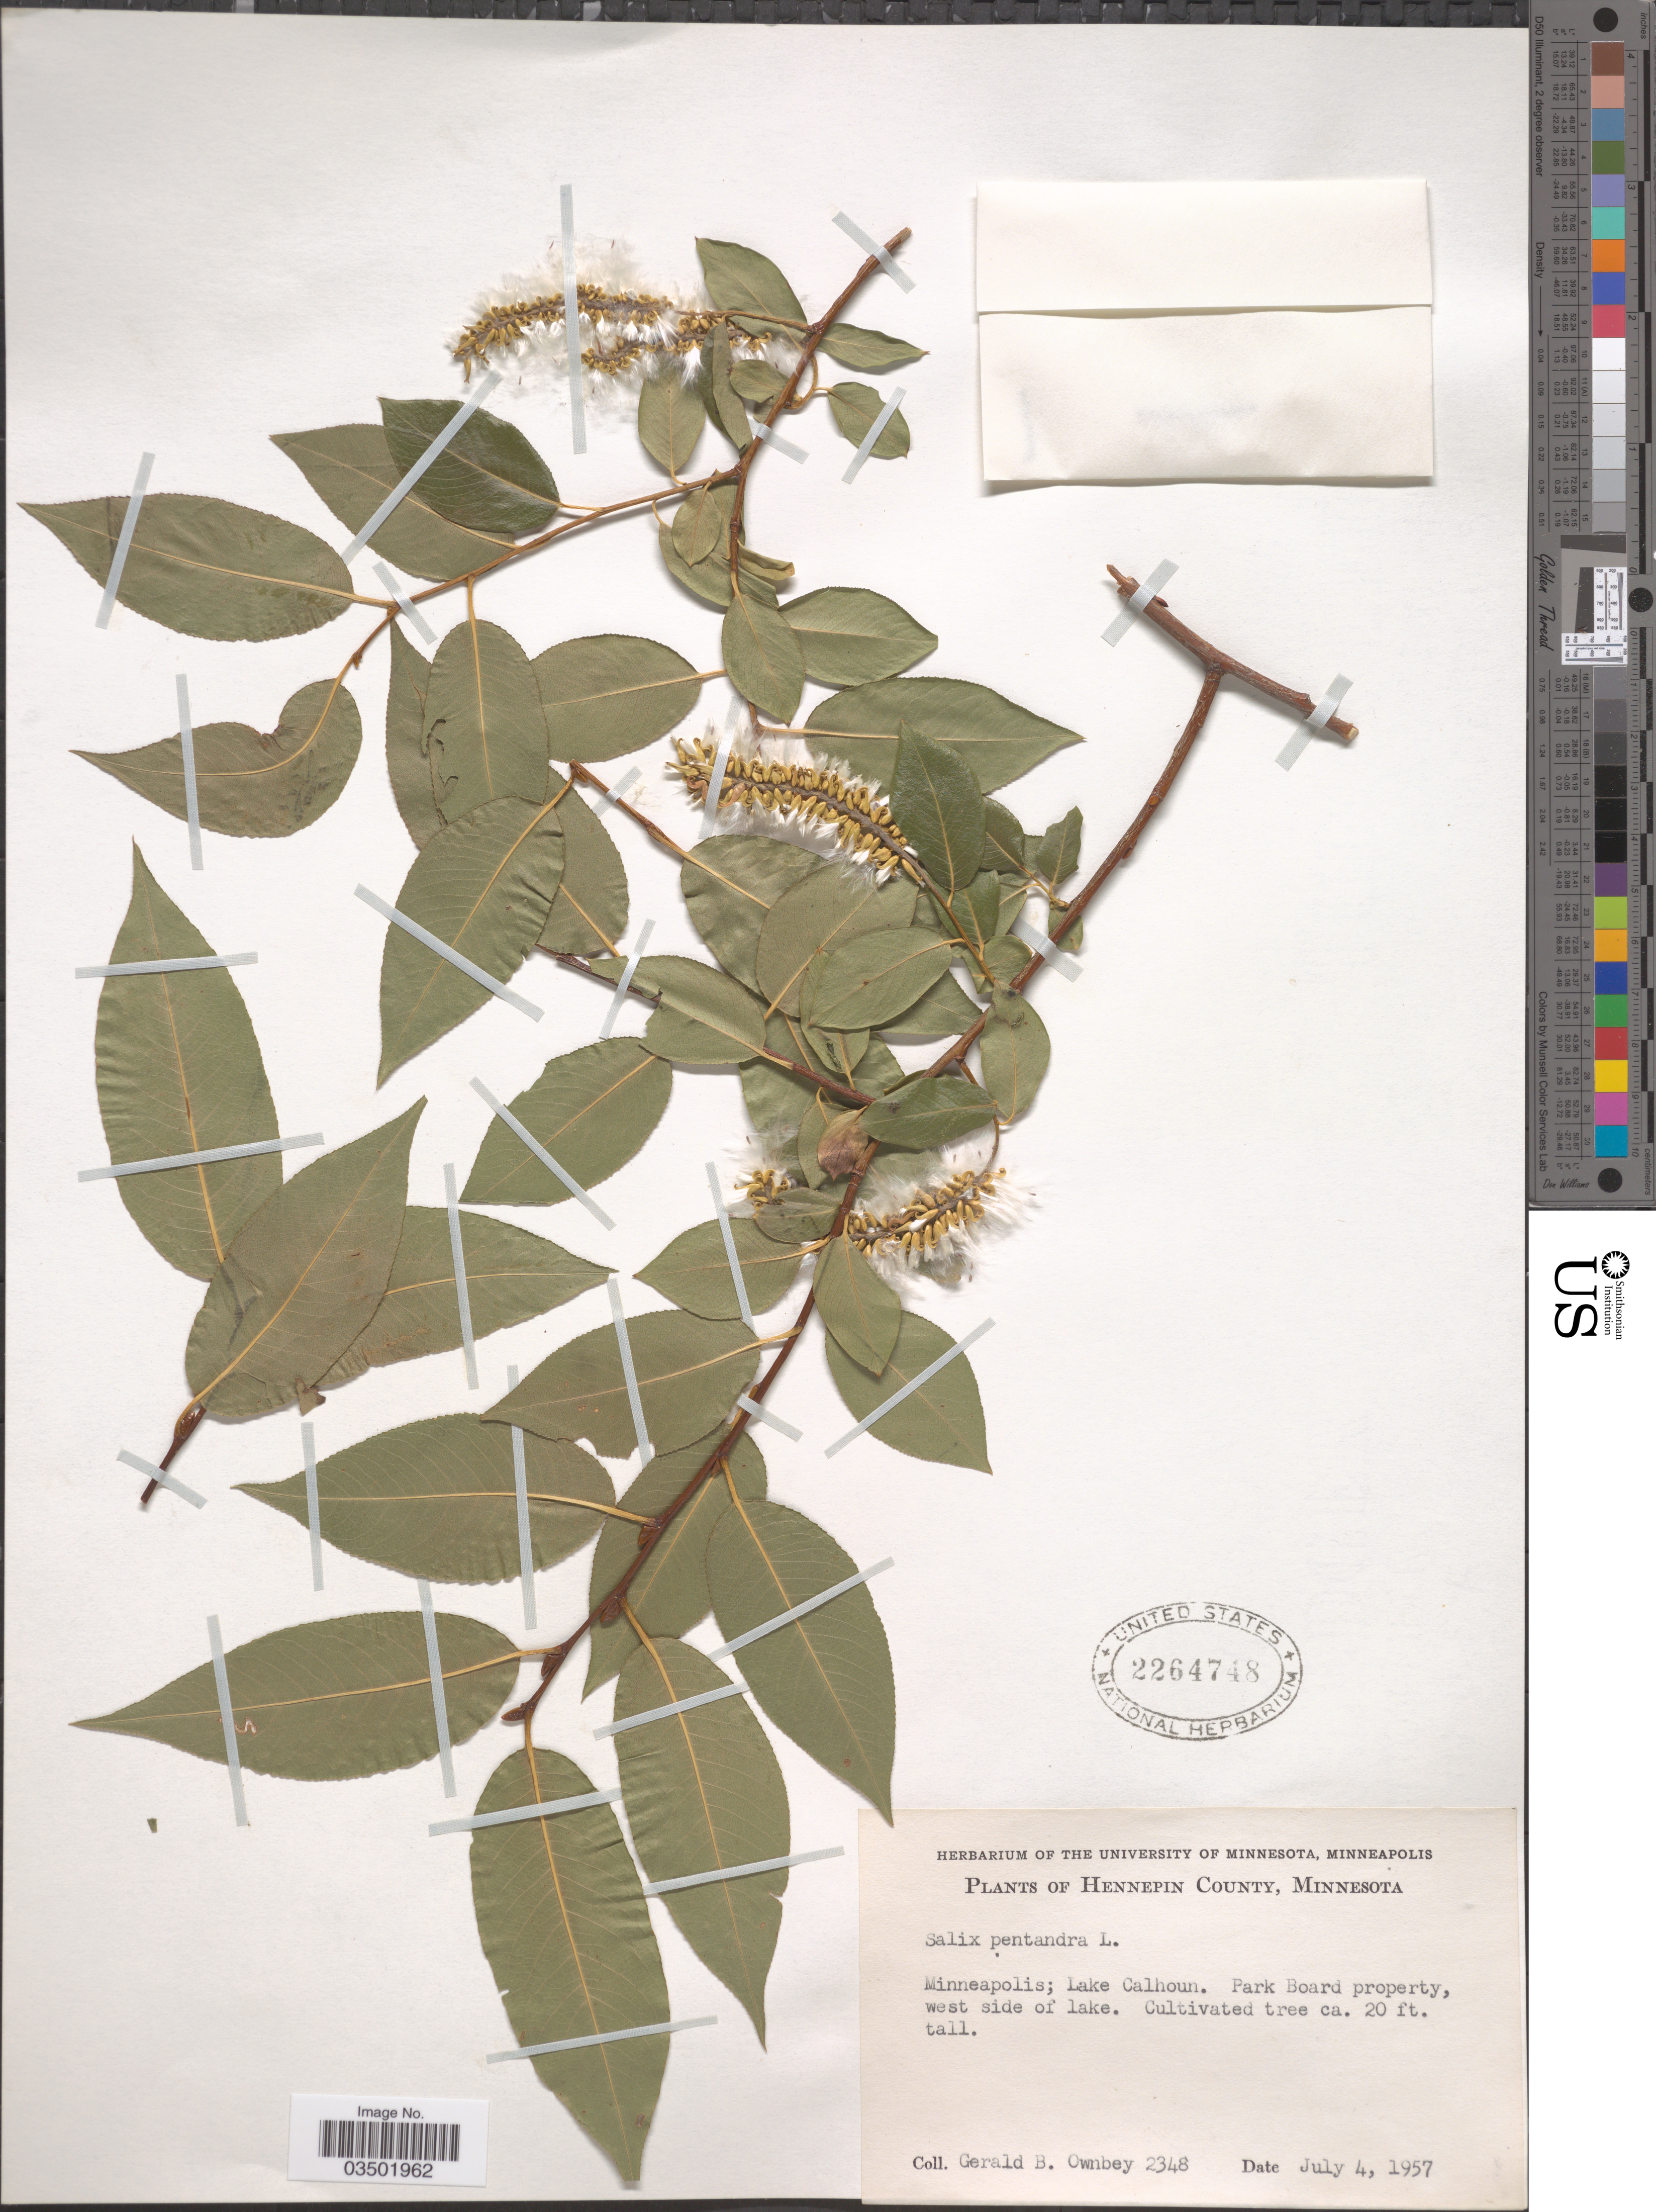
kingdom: Plantae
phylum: Tracheophyta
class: Magnoliopsida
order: Malpighiales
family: Salicaceae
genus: Salix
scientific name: Salix pentandra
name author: L.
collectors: G. B. Ownbey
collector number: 2348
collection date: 1957-07-04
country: United States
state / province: Minnesota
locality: Hennepin County, Minneapolis; Lake Calhoun. park property, west side of lake.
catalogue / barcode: US 2264748